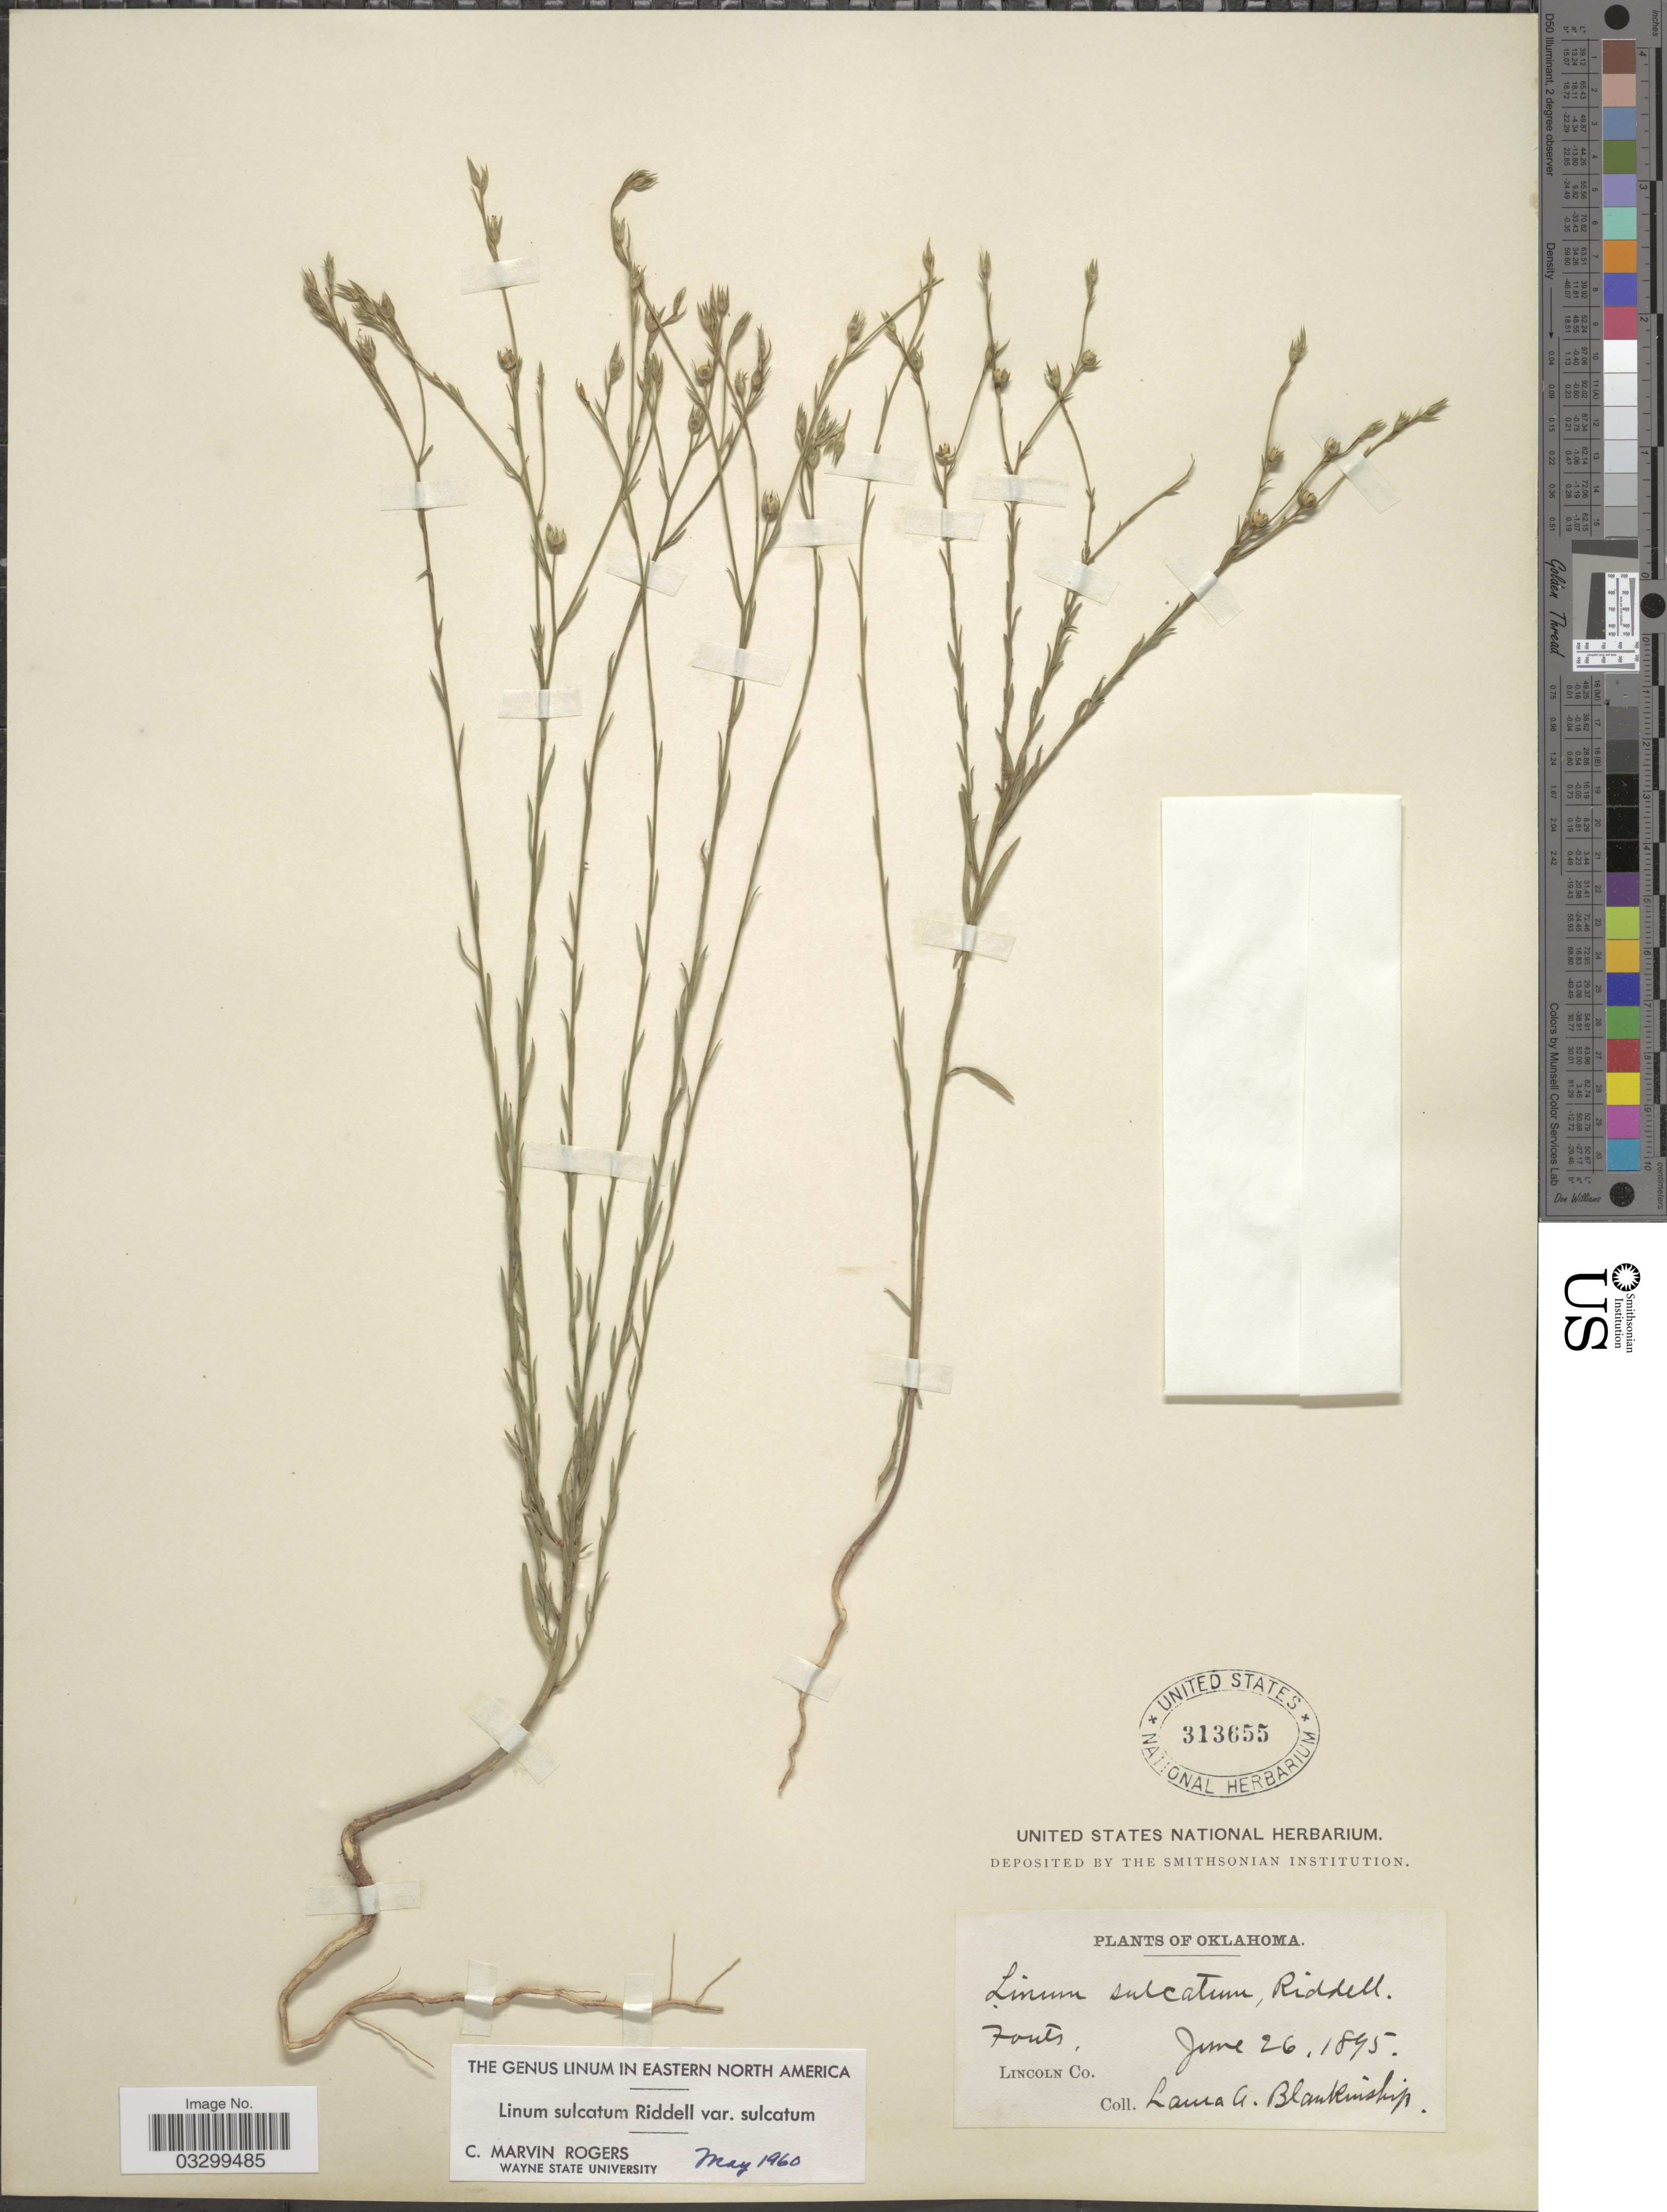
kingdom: Plantae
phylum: Tracheophyta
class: Magnoliopsida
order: Malpighiales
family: Linaceae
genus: Linum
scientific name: Linum sulcatum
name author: Riddell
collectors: L. A. Blankinship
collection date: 1895-06-26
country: United States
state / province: Oklahoma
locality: Fonts [interpreted]. Lincoln Co.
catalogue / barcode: US 313655